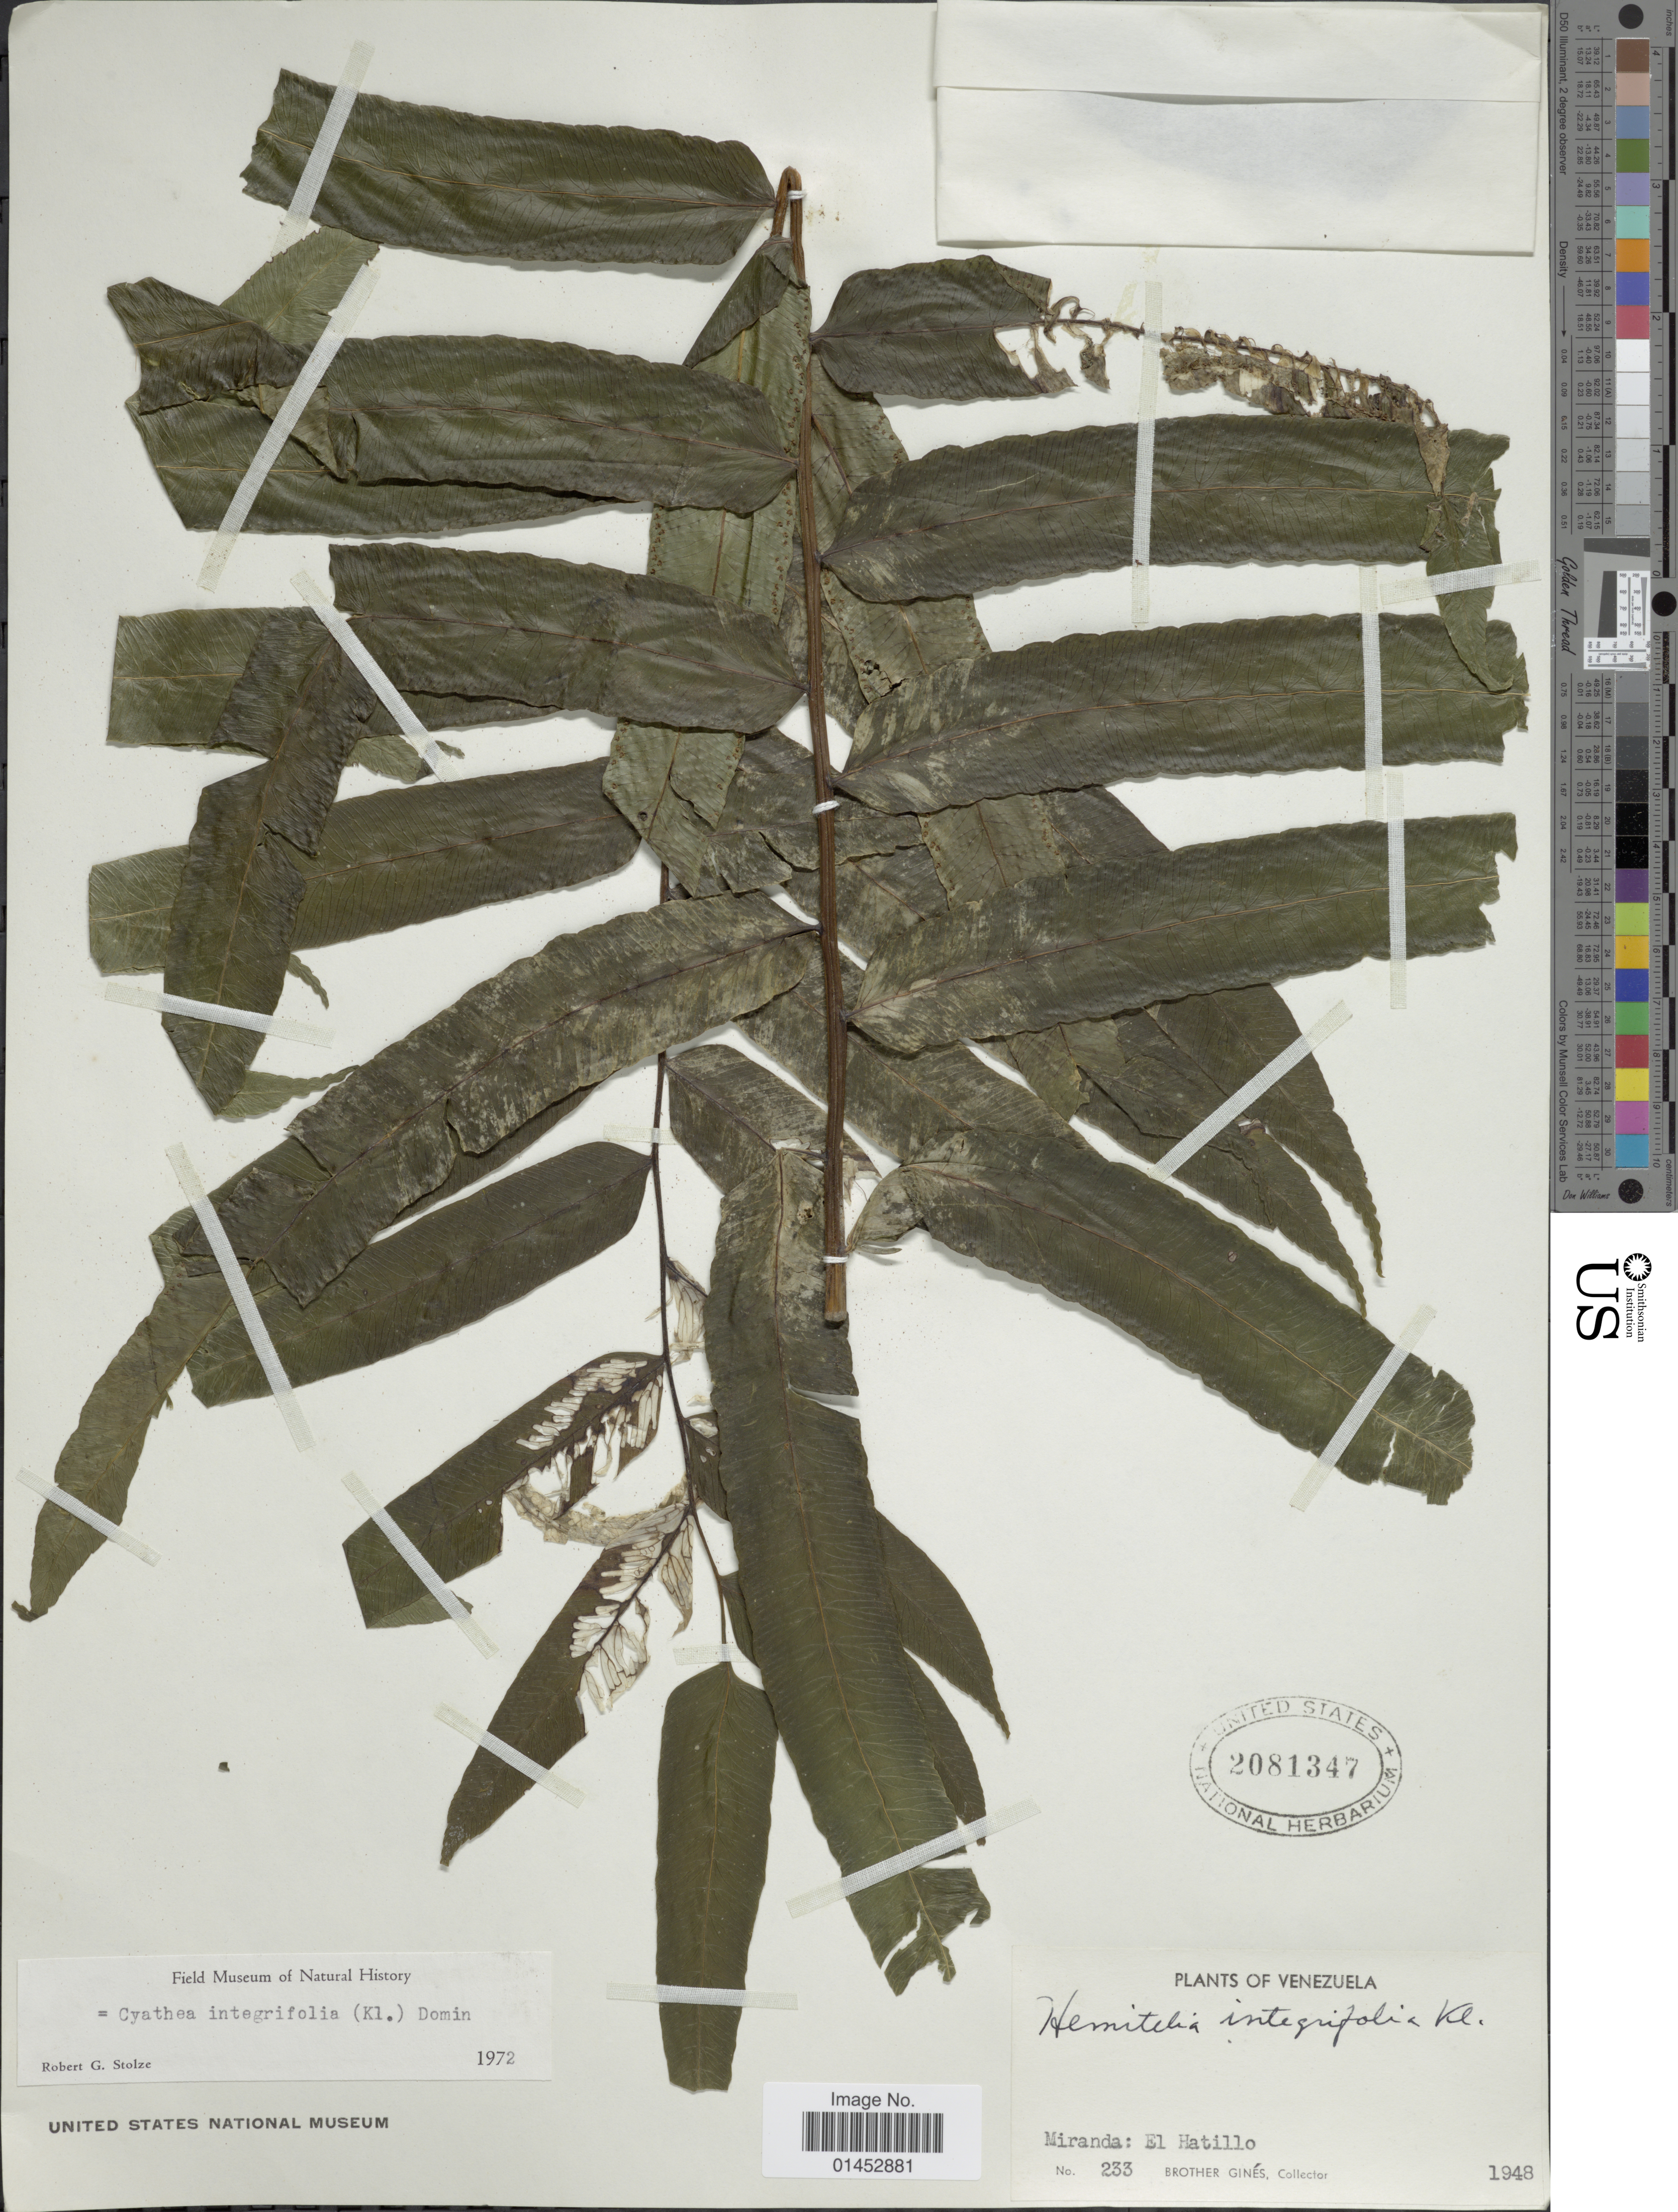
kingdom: Plantae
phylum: Tracheophyta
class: Polypodiopsida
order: Cyatheales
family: Cyatheaceae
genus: Cyathea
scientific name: Cyathea speciosa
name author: Humb. & Bonpl. ex Willd.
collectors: Bro. Gines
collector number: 233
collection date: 1948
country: Venezuela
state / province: Miranda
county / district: El Hatillo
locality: El Hatillo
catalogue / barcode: US 2081347